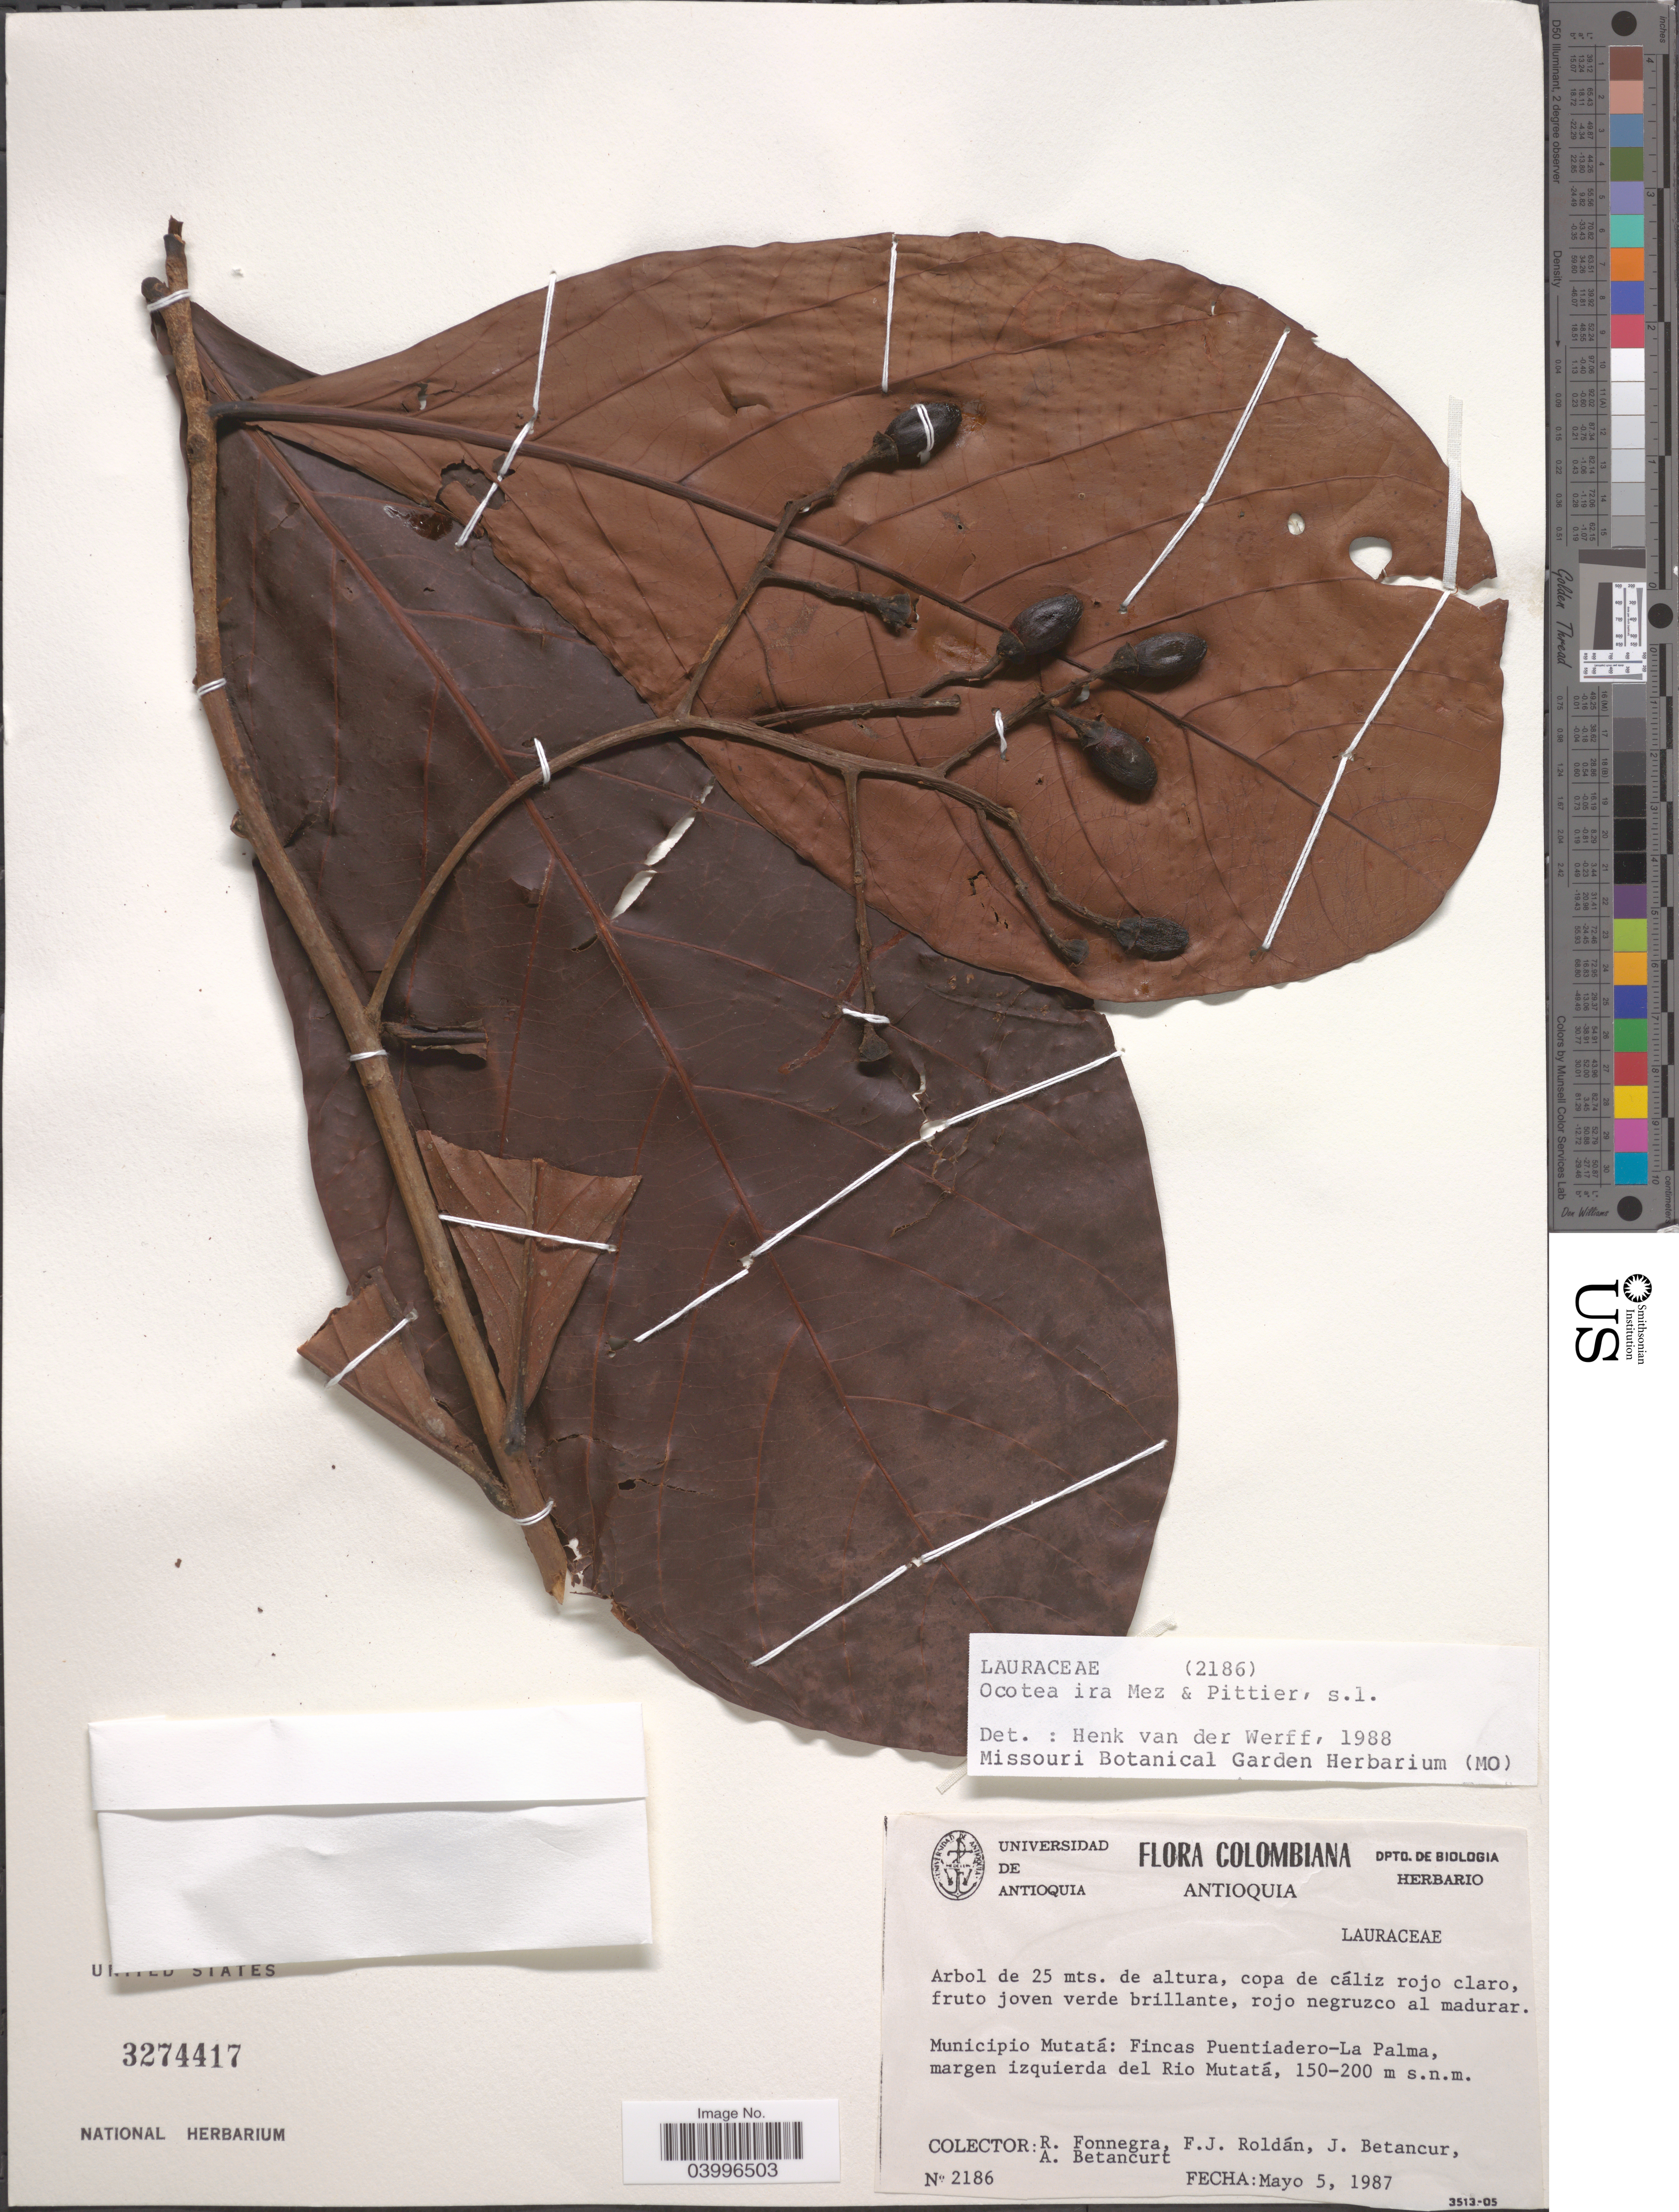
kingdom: Plantae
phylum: Tracheophyta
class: Magnoliopsida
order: Laurales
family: Lauraceae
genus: Ocotea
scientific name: Ocotea ira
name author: Mez & Pittier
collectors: R. Fonnegra G., F. J. Roldán, J. Betancur & A. Betancurt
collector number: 2186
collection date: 1987-05-05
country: Colombia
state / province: Antioquia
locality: Municipio Mutatá: Fincas Puentiadero-La Palma, margen izquierda del Rio Mutatá.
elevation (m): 150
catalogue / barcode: US 3274417